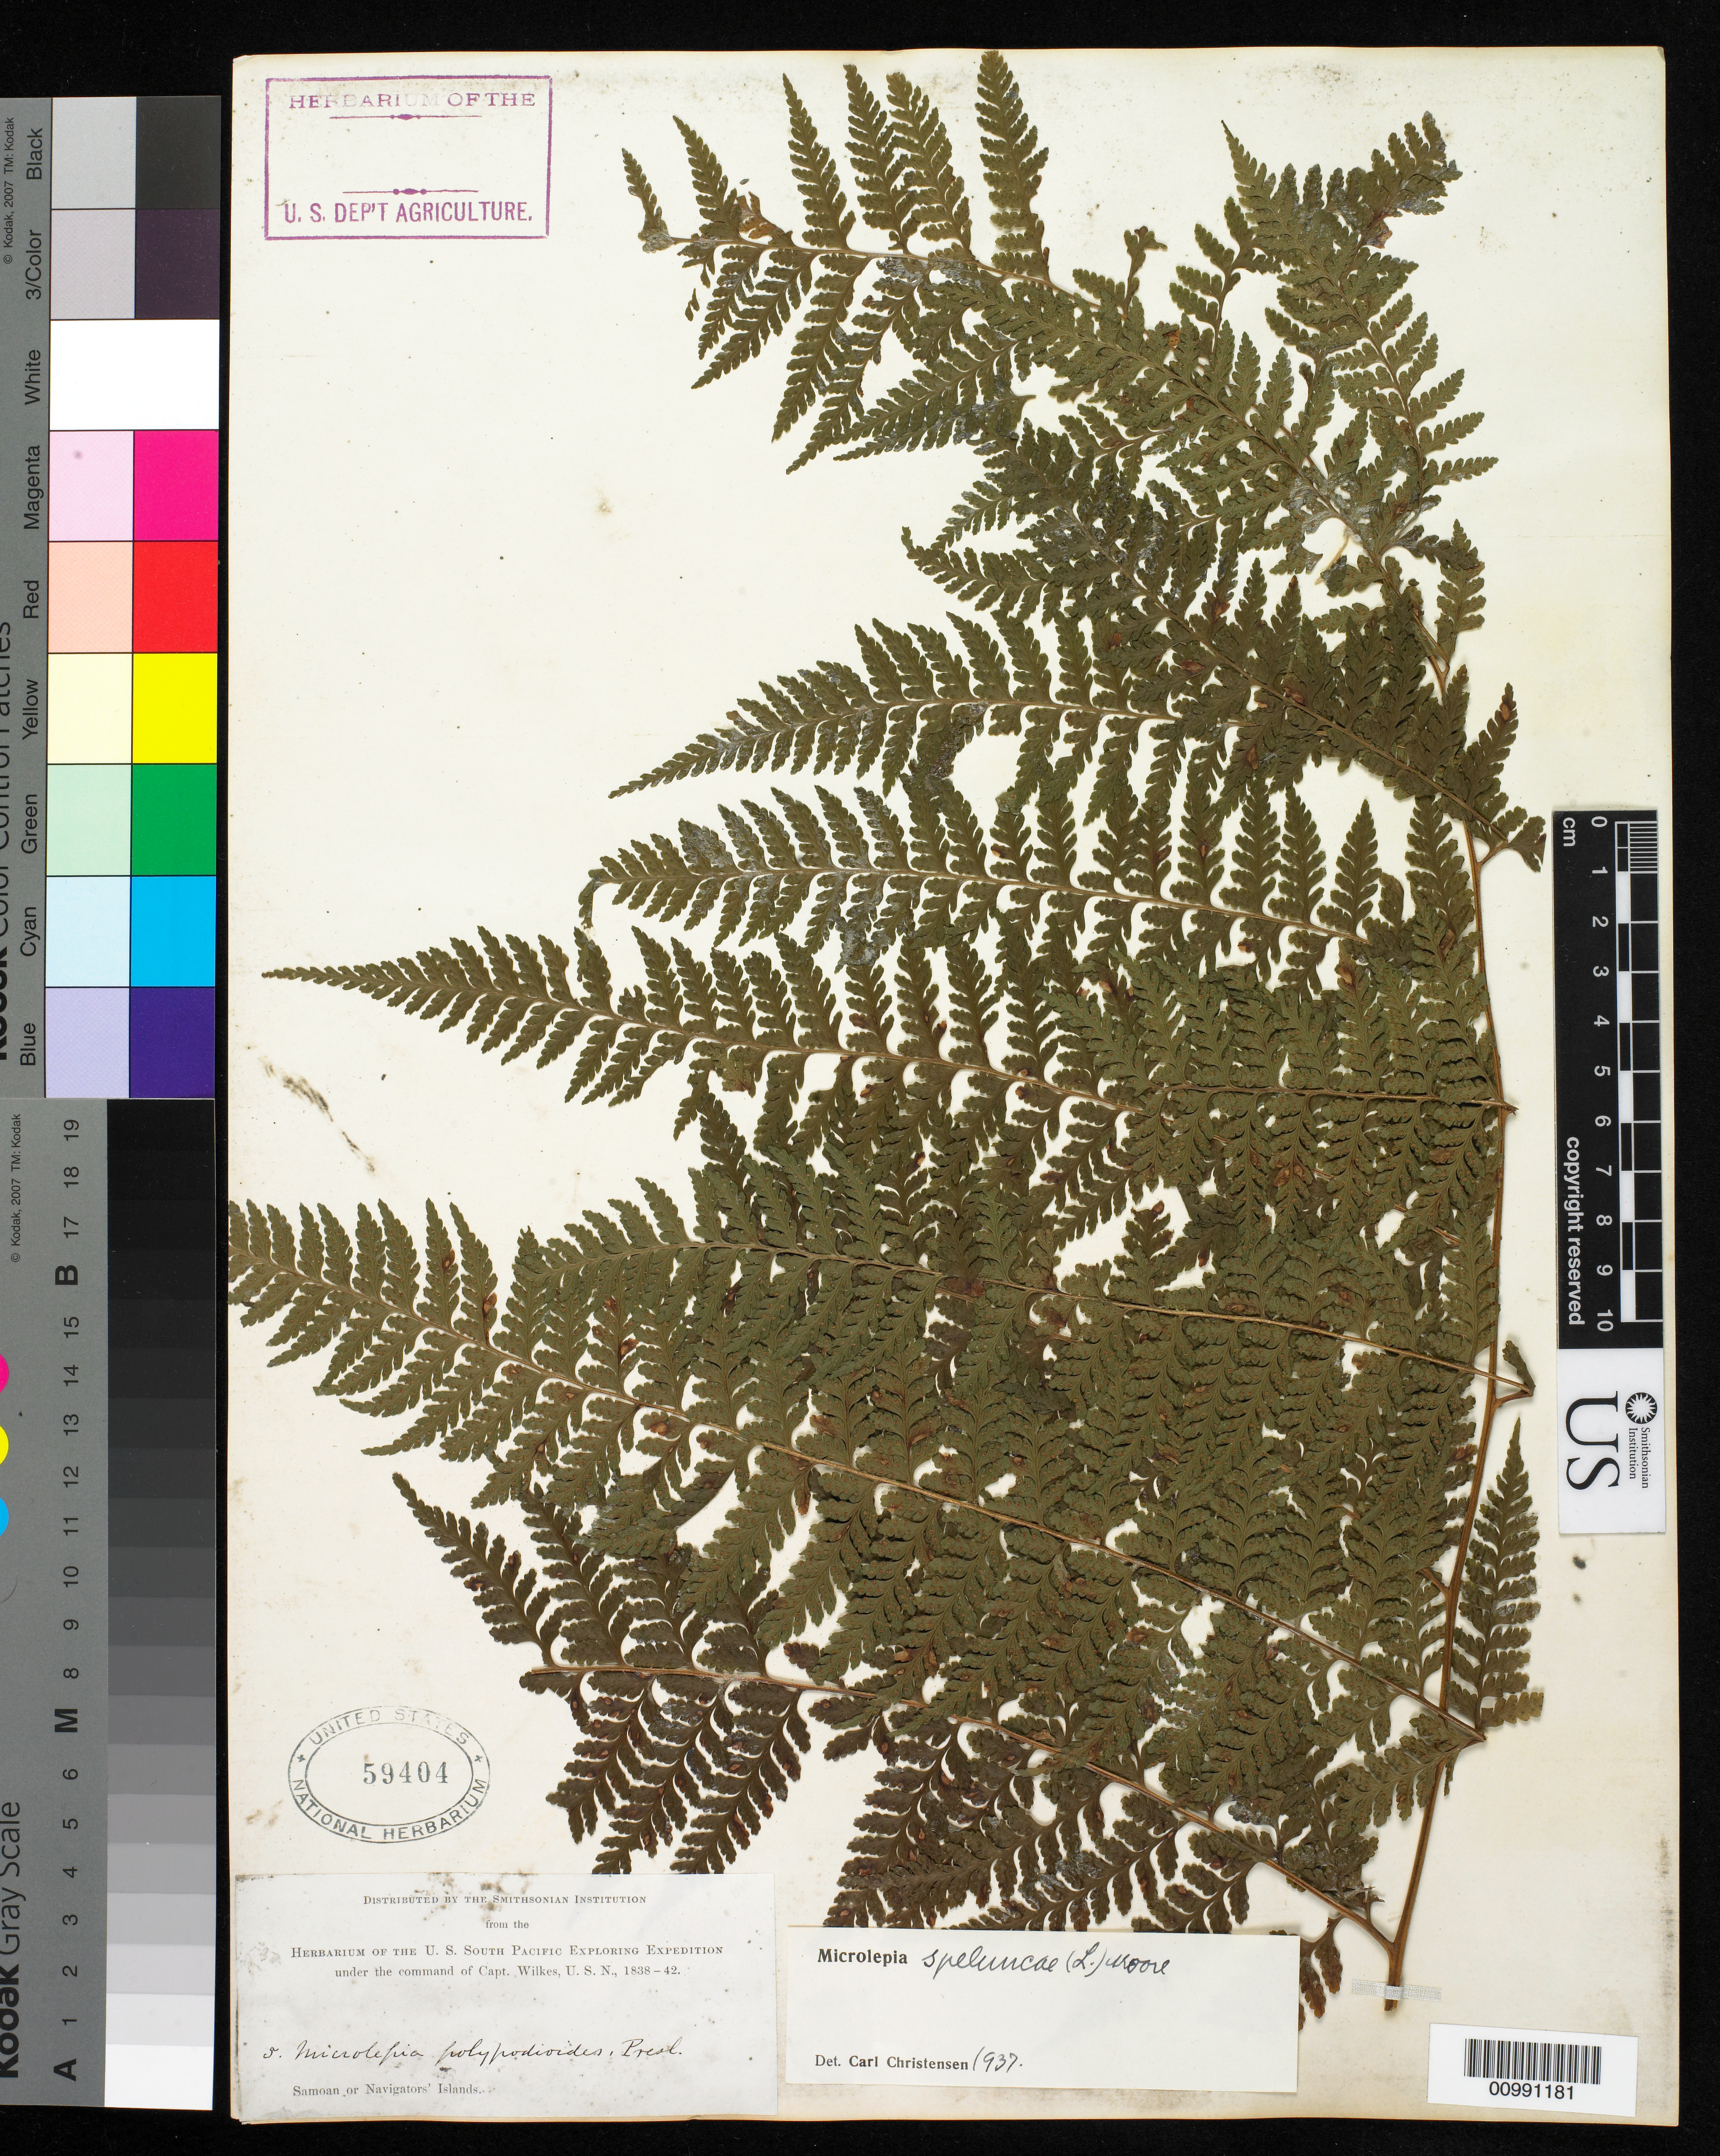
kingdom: Plantae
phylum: Tracheophyta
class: Polypodiopsida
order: Polypodiales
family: Dennstaedtiaceae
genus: Microlepia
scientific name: Microlepia speluncae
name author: (L.) T. Moore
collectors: Wilkes Explor. Exped.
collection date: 1838/1842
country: American Samoa / Samoa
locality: Samoan or Navigator's Islands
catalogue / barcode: US 59404